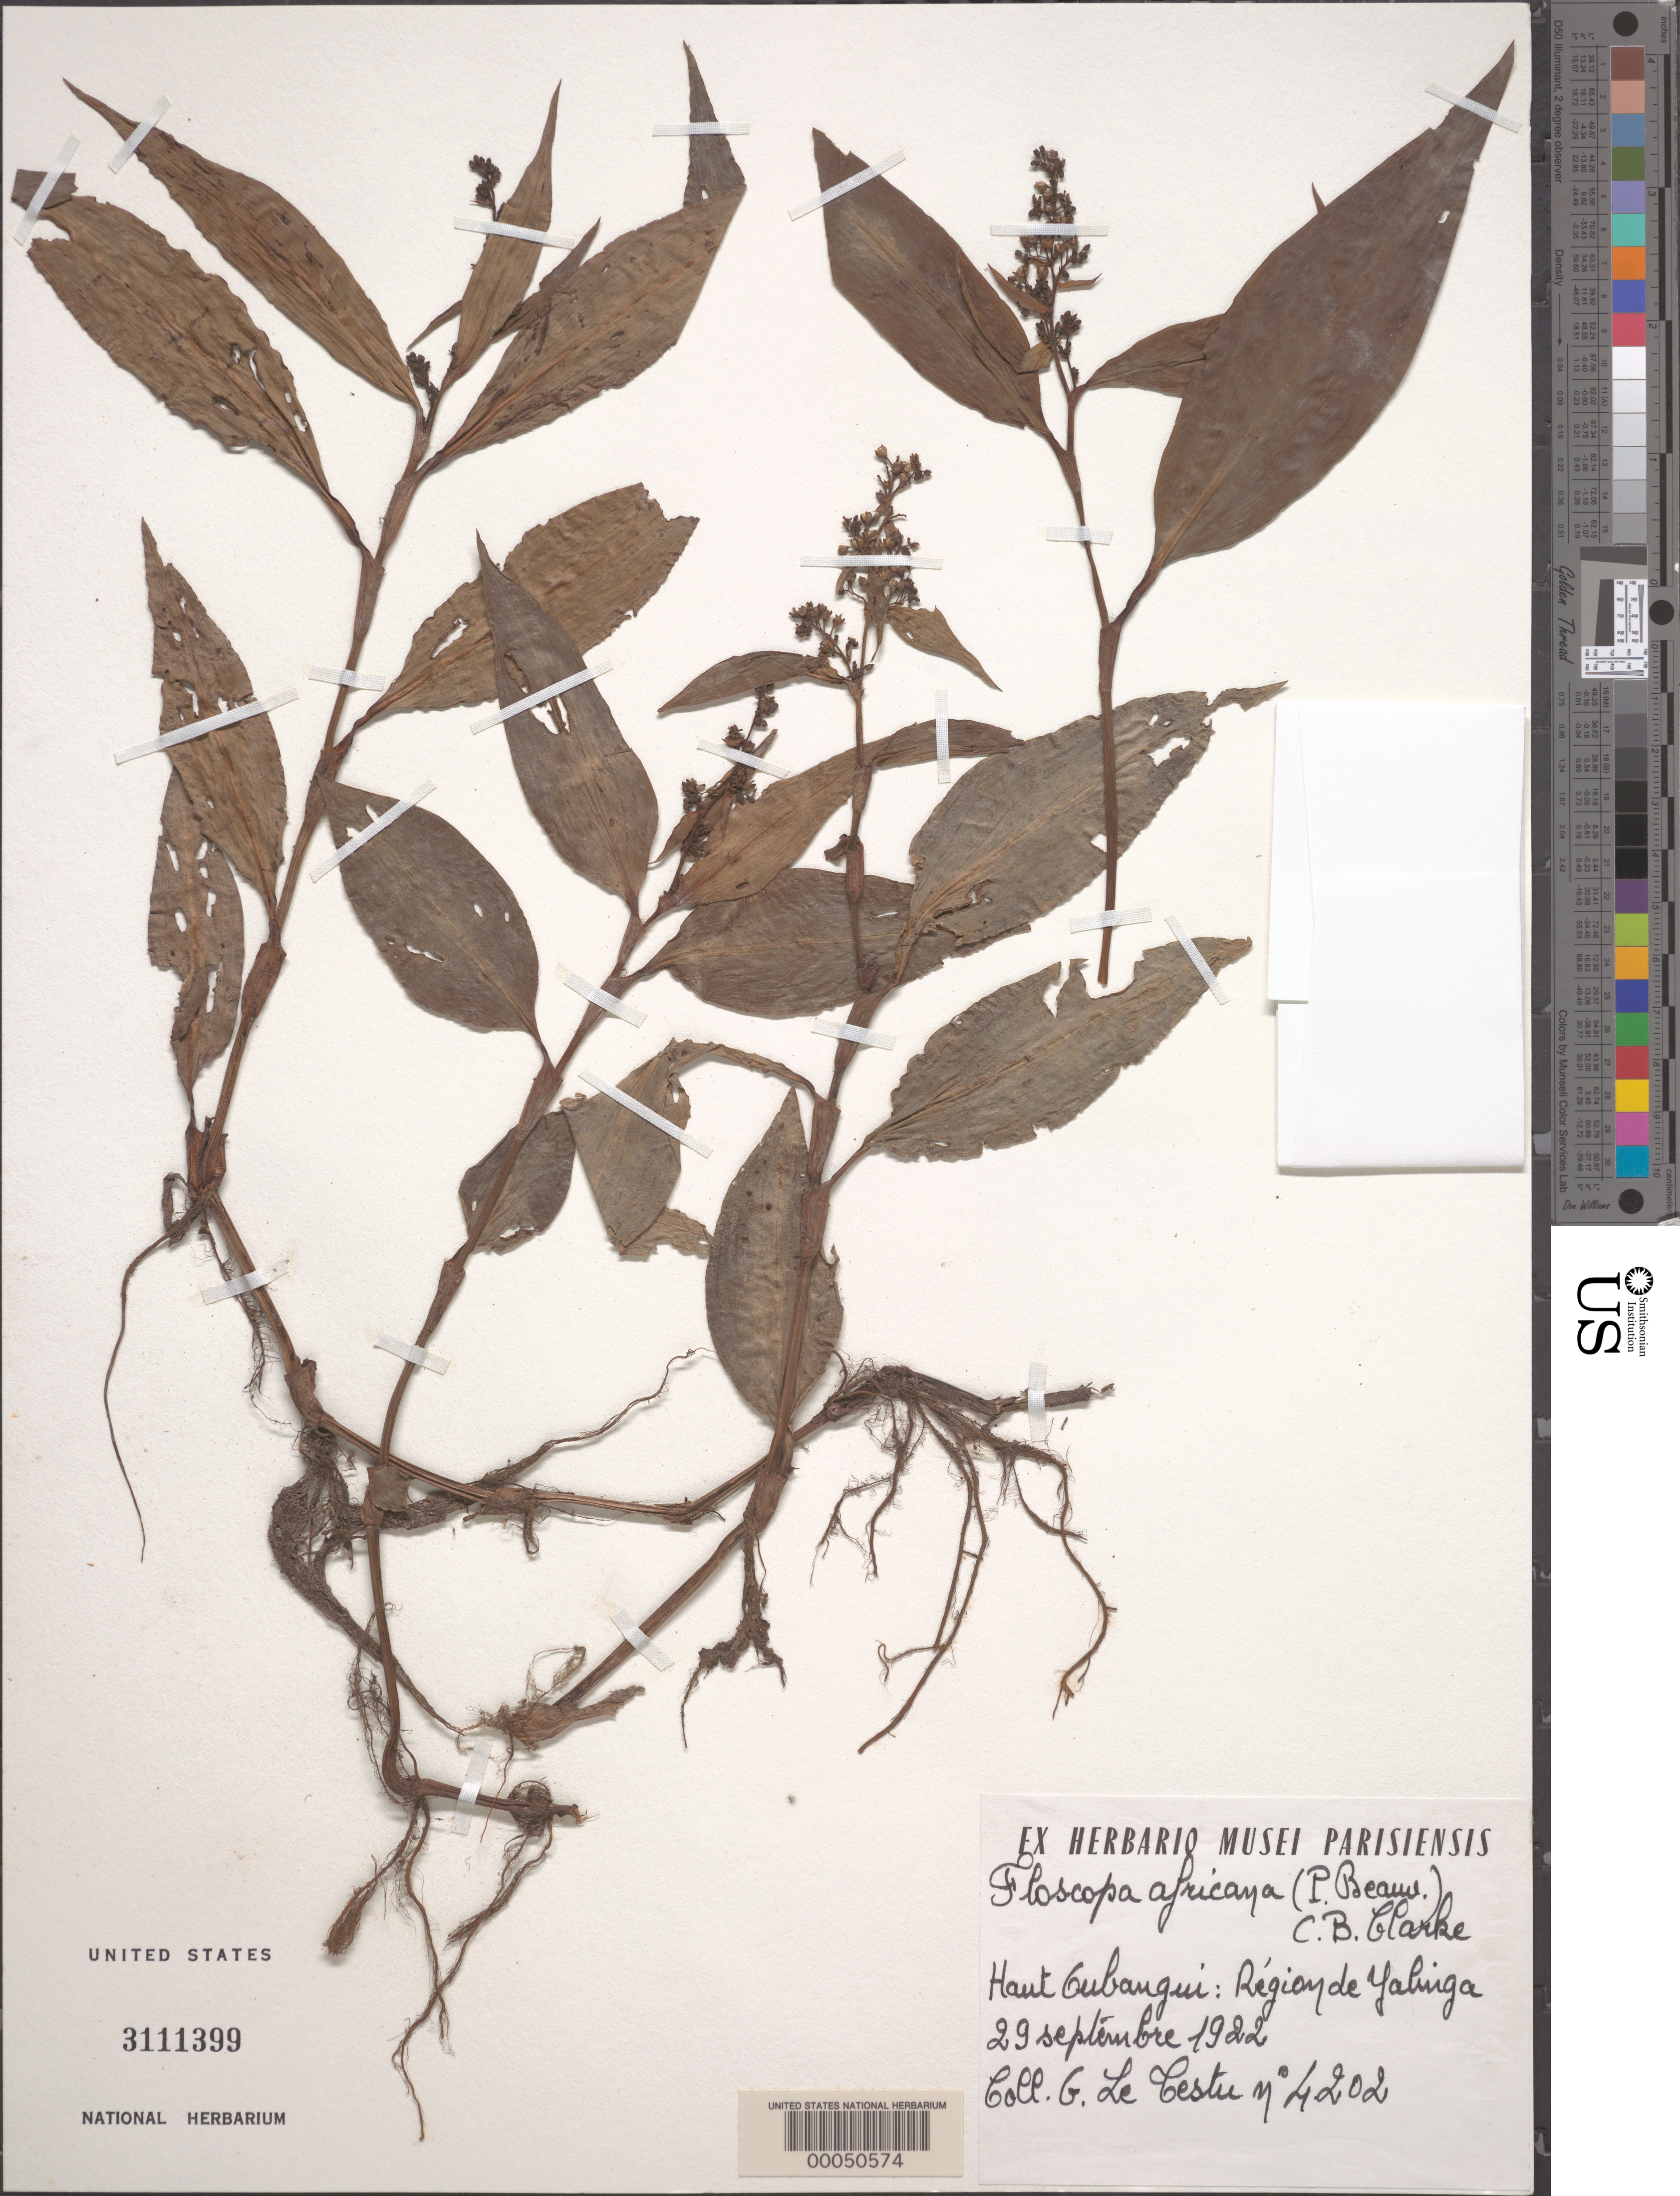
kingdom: Plantae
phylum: Tracheophyta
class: Liliopsida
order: Commelinales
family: Commelinaceae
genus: Floscopa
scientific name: Floscopa africana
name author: (P. Beauv.) C.B. Clarke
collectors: G. Le Testu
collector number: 4202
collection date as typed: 29 Sep 1922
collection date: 1922-09-29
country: Central African Republic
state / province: Haute-kotto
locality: Region de Yalinga, Haut Cubangui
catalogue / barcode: US 3111399